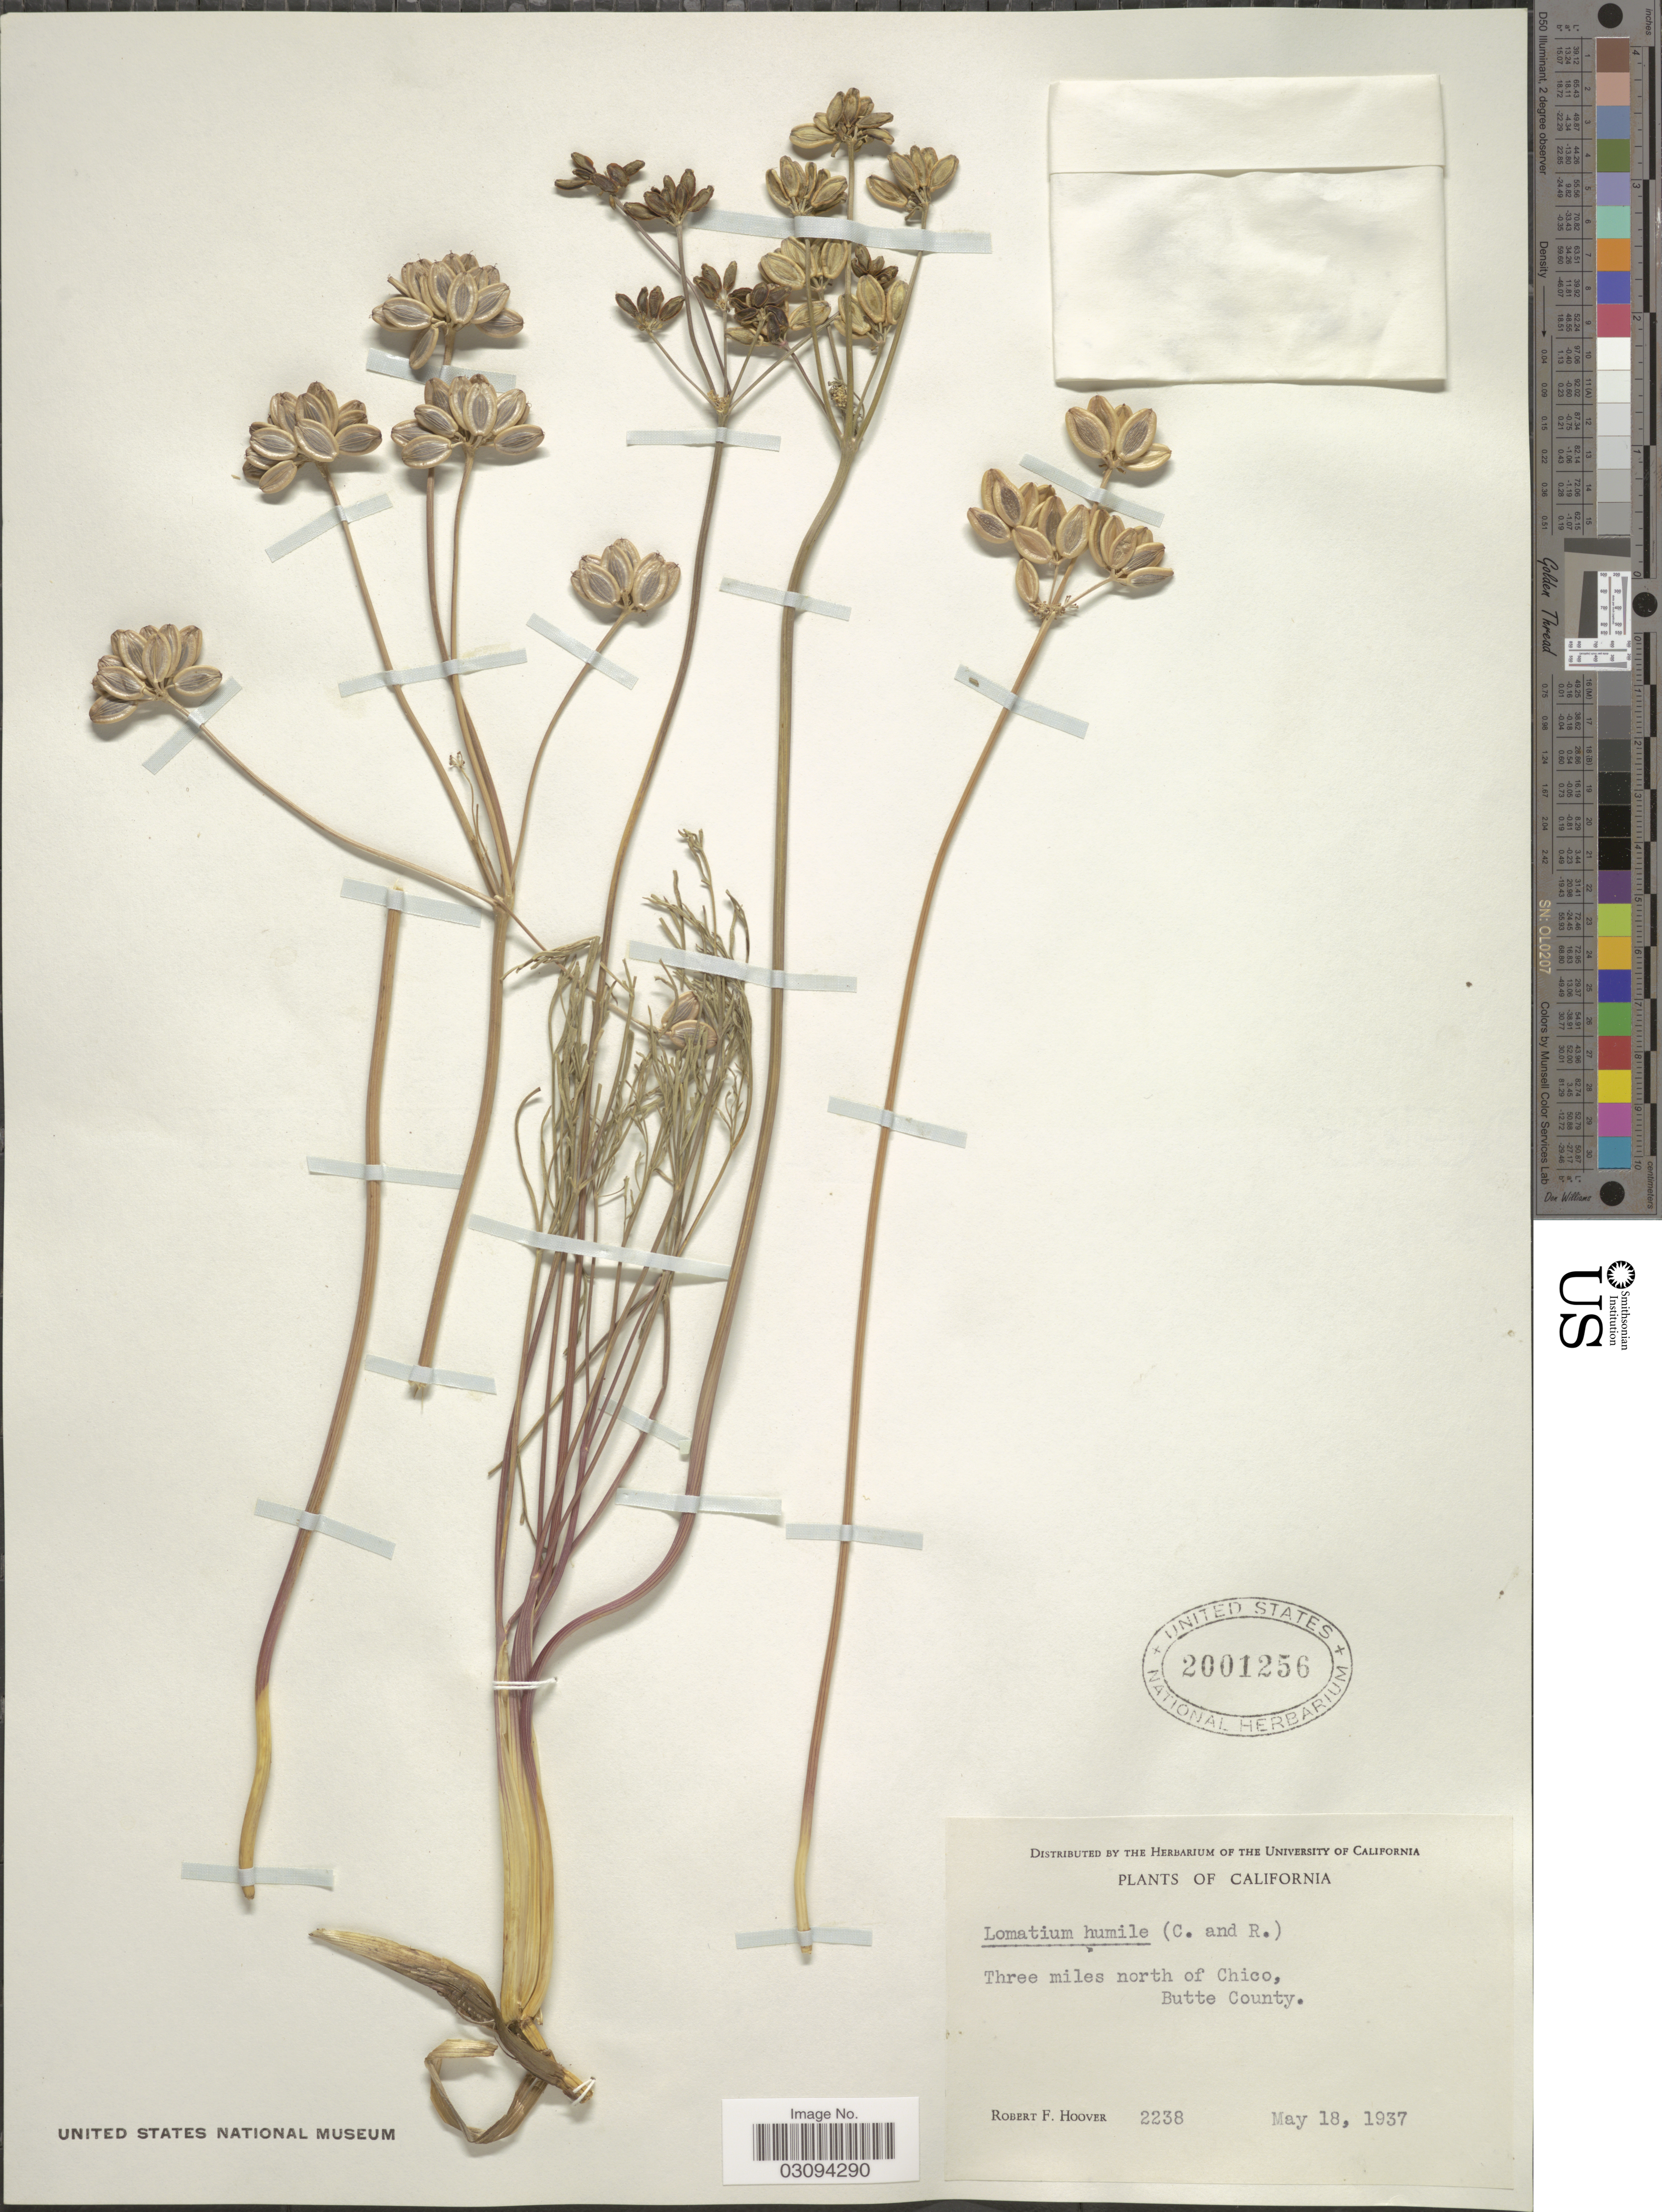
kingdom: Plantae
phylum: Tracheophyta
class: Magnoliopsida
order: Apiales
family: Apiaceae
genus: Lomatium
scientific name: Lomatium humile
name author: (J.M. Coult. & Rose) Hoover ex Mathias & Constance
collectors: R. F. Hoover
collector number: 2238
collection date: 1937-05-18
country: United States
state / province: California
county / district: Butte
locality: Three miles north of Chico, Butte County.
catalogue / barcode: US 2001256